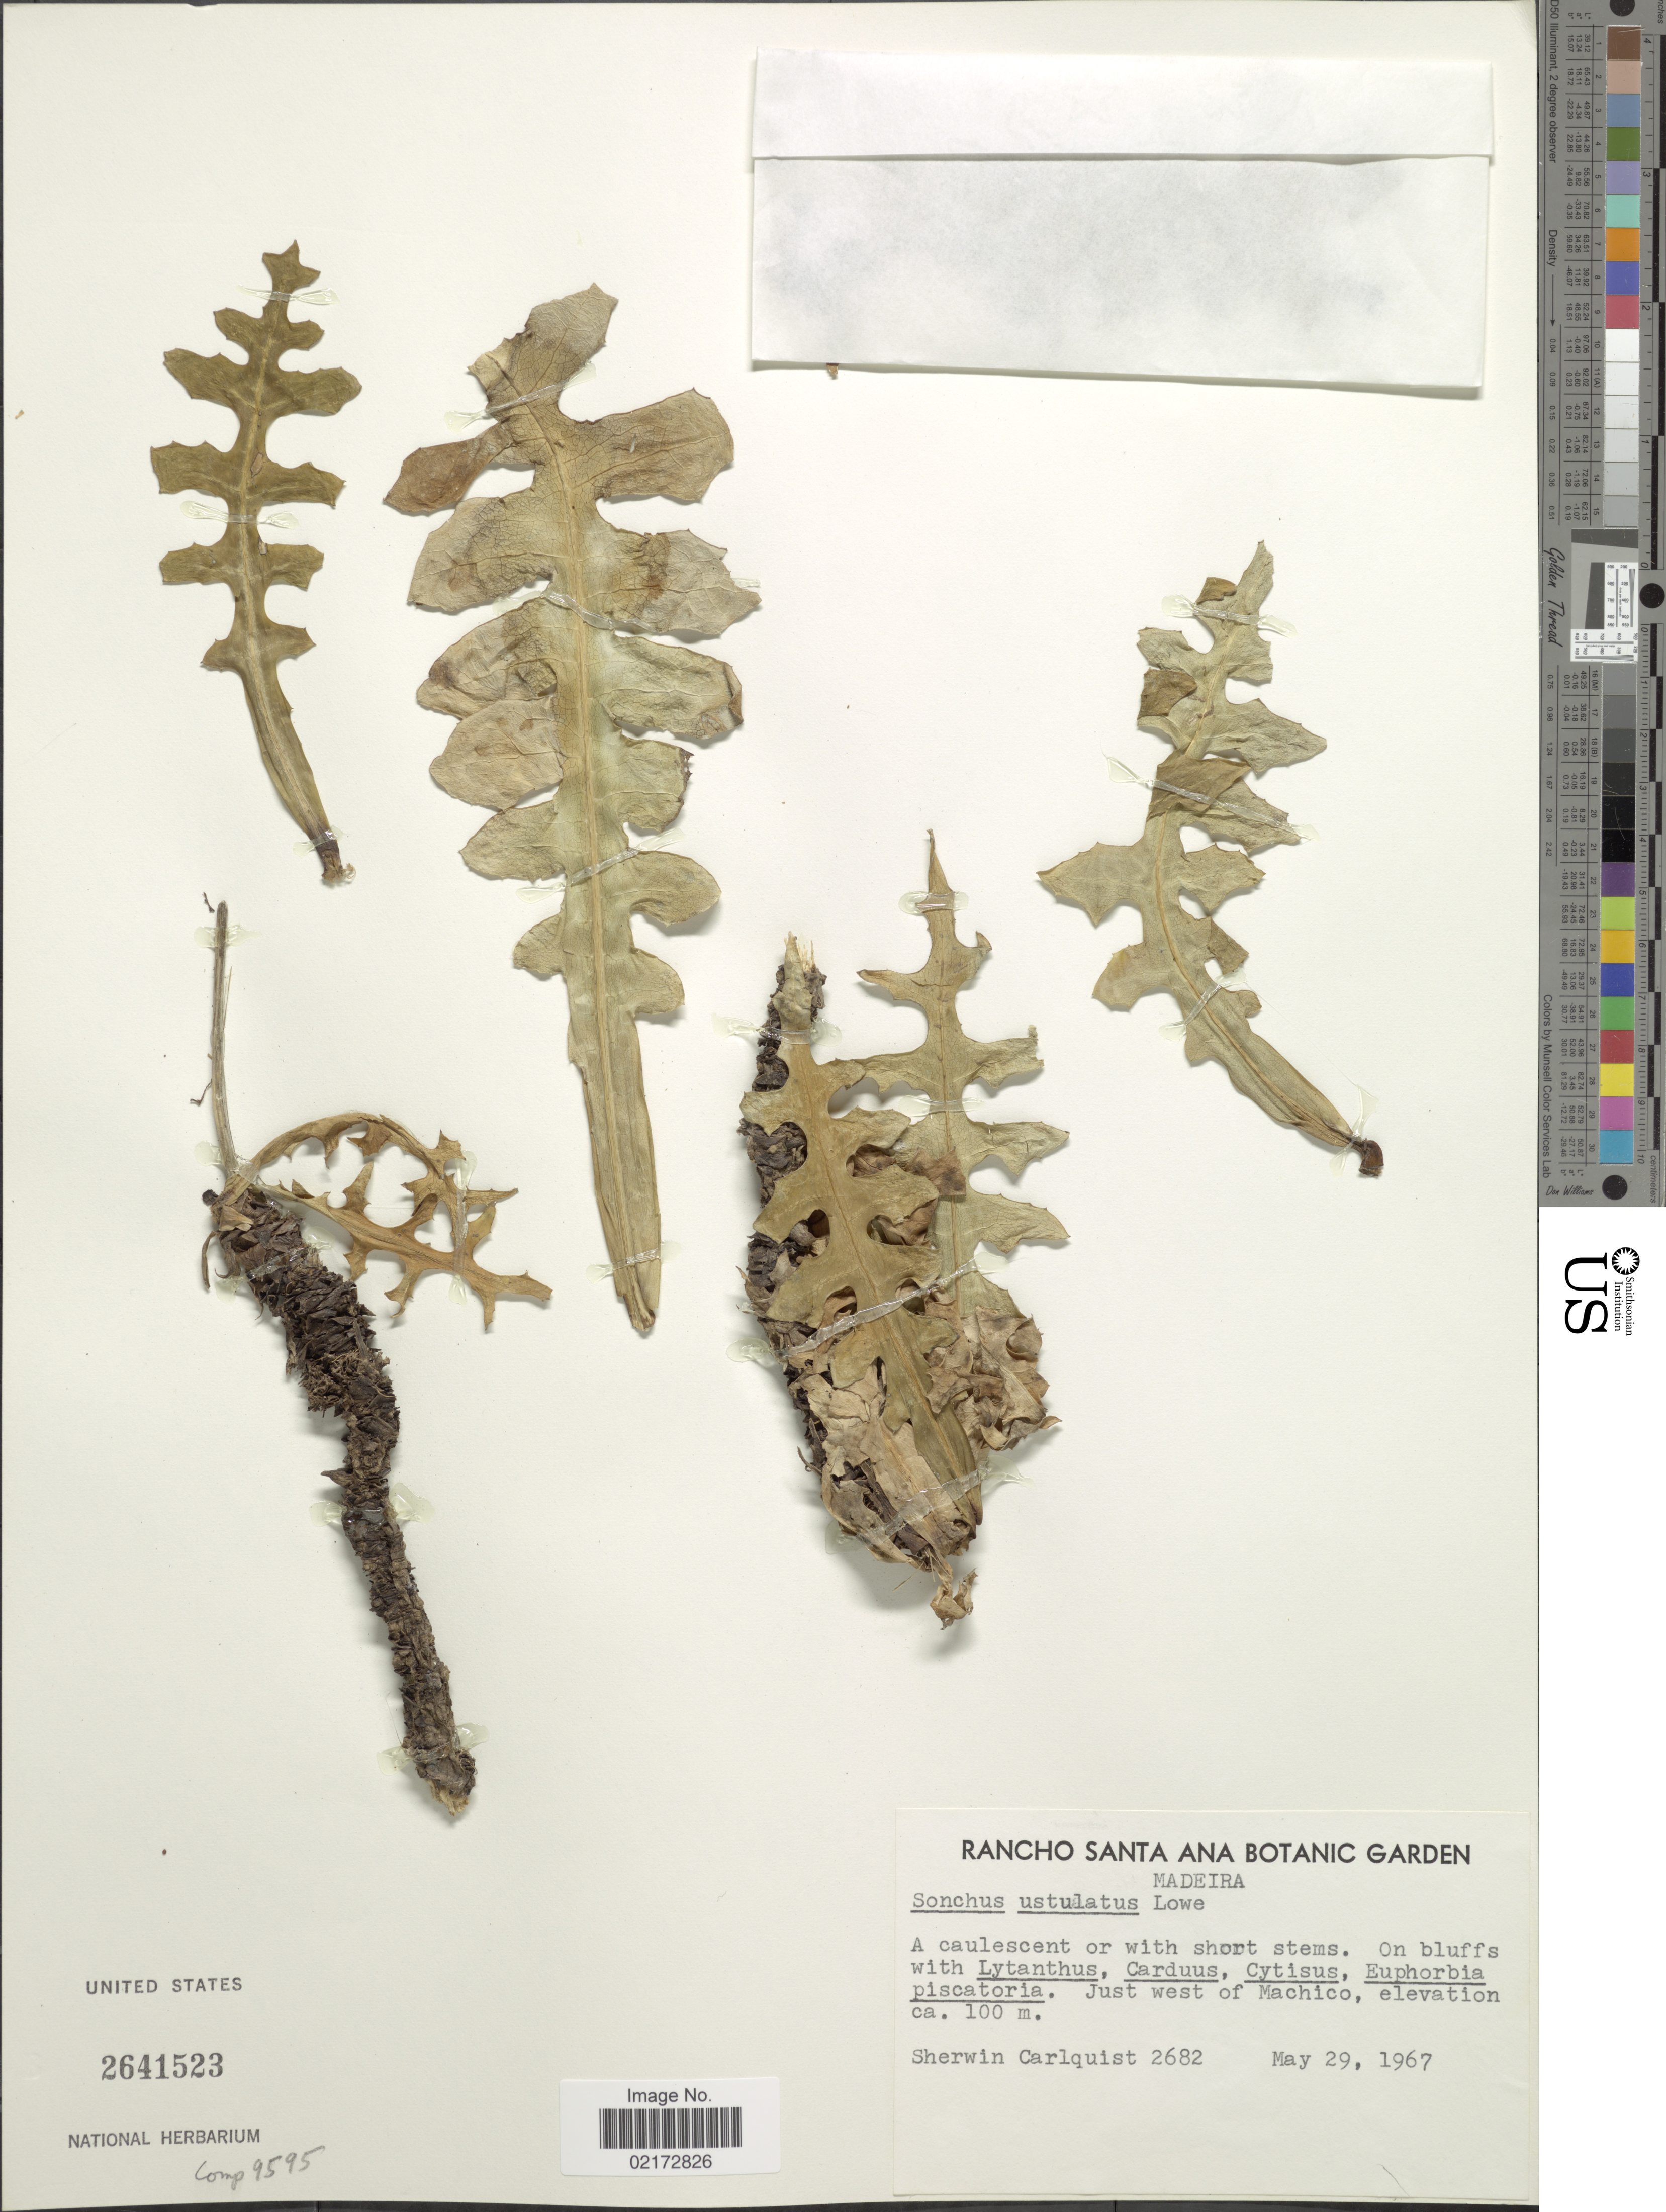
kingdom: Plantae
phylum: Tracheophyta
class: Magnoliopsida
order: Asterales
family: Asteraceae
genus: Sonchus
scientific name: Sonchus ustulatus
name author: Lowe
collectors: S. Carlquist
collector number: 2682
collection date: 1967-05-29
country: Portugal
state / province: Madeira (Aut. Reg.)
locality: Just west of Machico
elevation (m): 100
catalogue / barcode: US 2641523